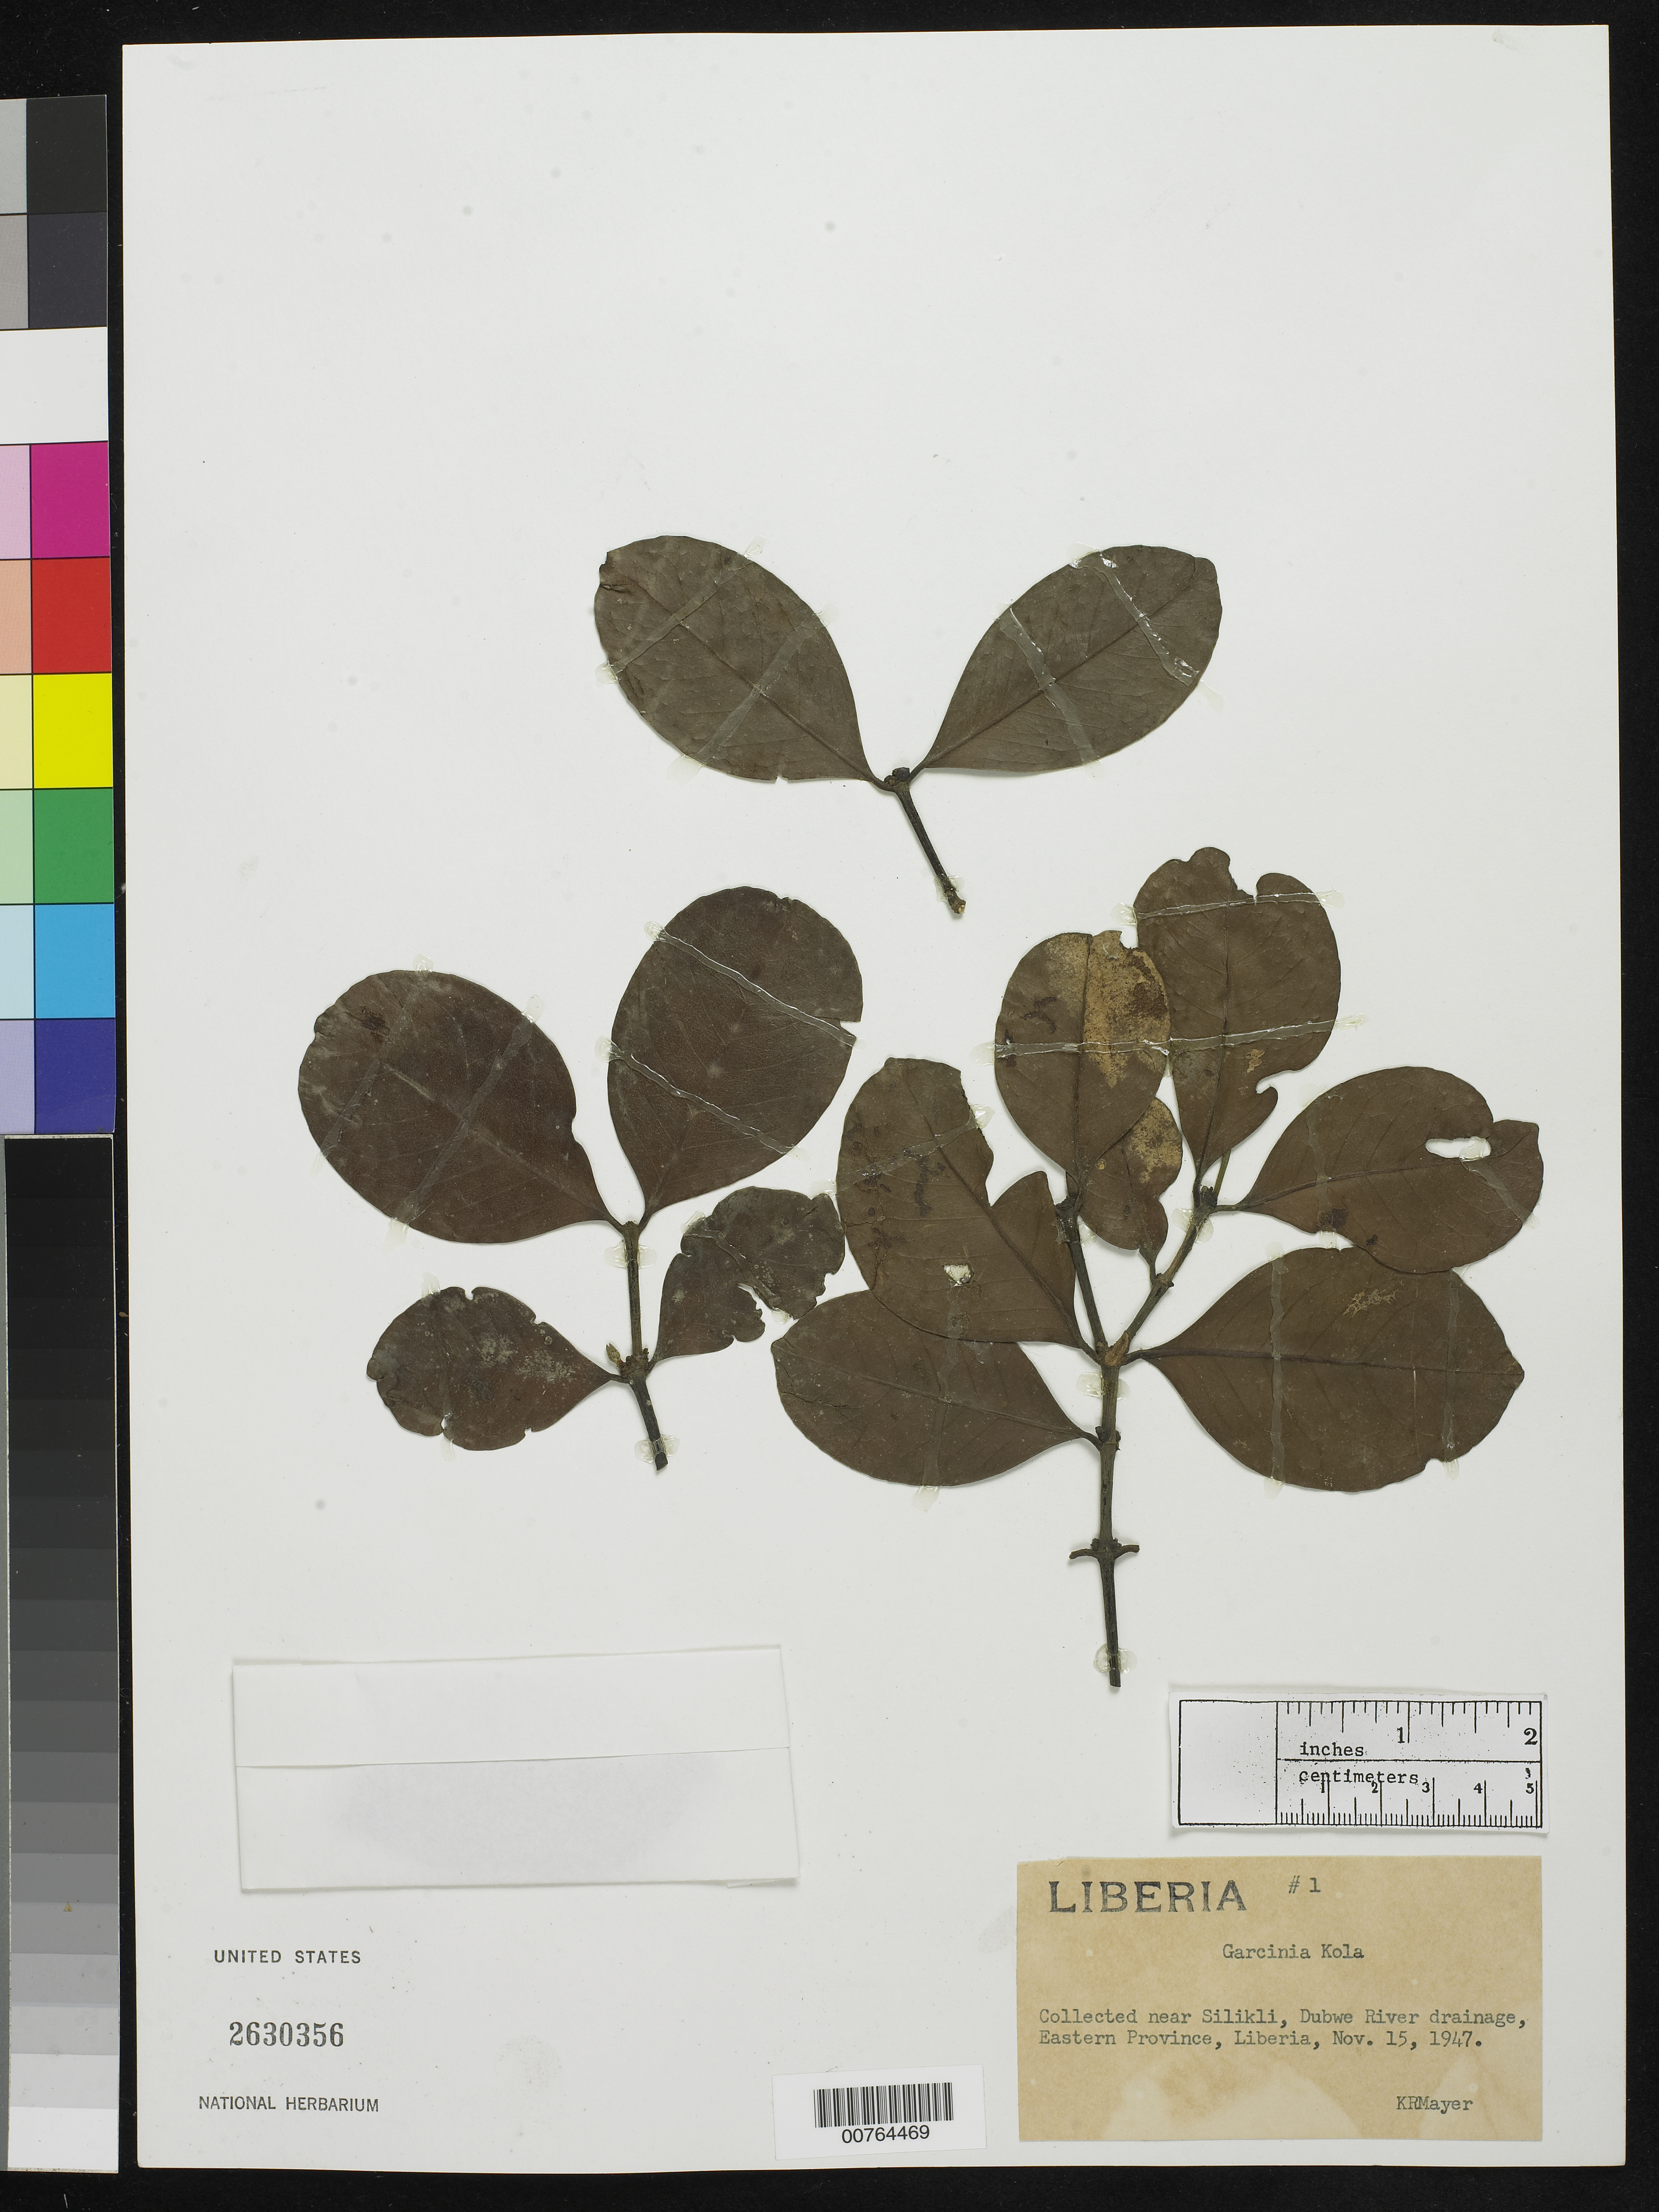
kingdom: Plantae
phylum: Tracheophyta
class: Magnoliopsida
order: Malpighiales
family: Clusiaceae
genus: Garcinia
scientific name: Garcinia kola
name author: Heckel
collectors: K. R. Mayer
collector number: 1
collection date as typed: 15 Nov 1947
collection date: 1947-11-15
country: Liberia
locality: Eastern Province: Dubwe River drainage, near Silikli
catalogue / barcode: US 2630356